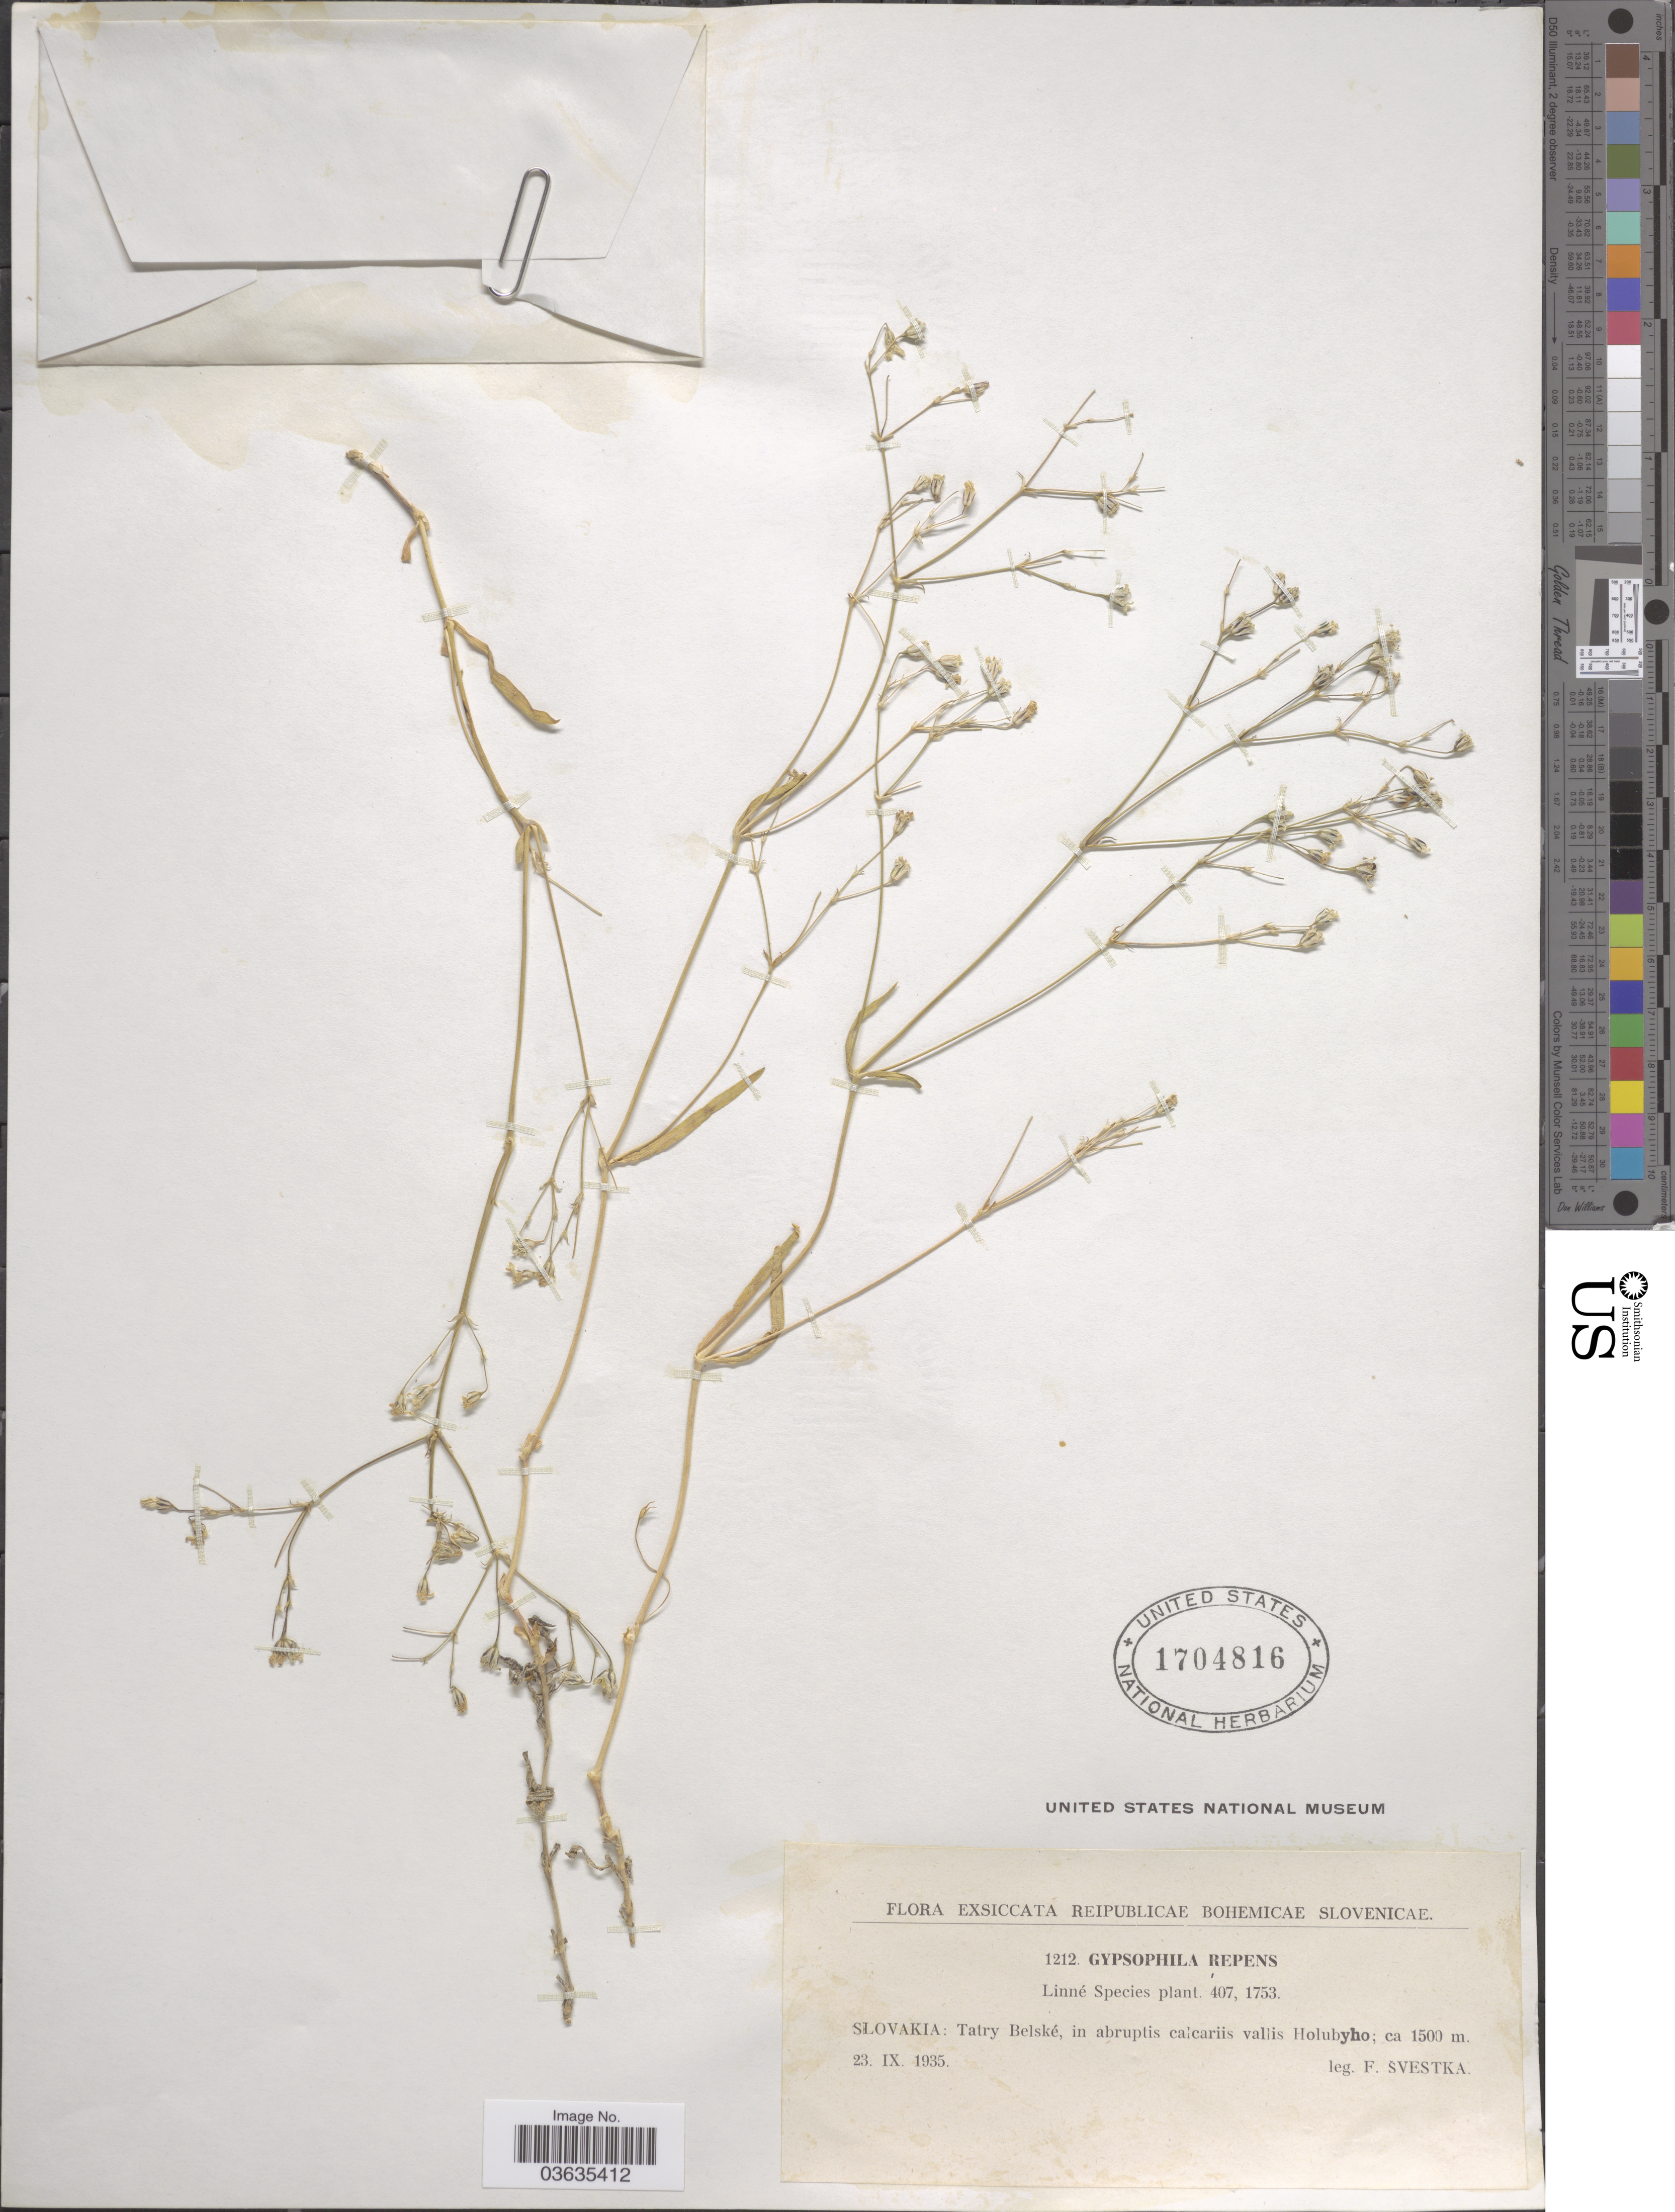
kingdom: Plantae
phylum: Tracheophyta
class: Magnoliopsida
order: Caryophyllales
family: Caryophyllaceae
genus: Gypsophila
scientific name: Gypsophila repens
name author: L.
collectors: F. Svestka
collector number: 1212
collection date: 1935-09-23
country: Slovakia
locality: Reipublicae Bohemicae Slovenicae. Slovakia: Tatry Belské, vallis Holubyho.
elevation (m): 1500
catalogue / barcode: US 1704816